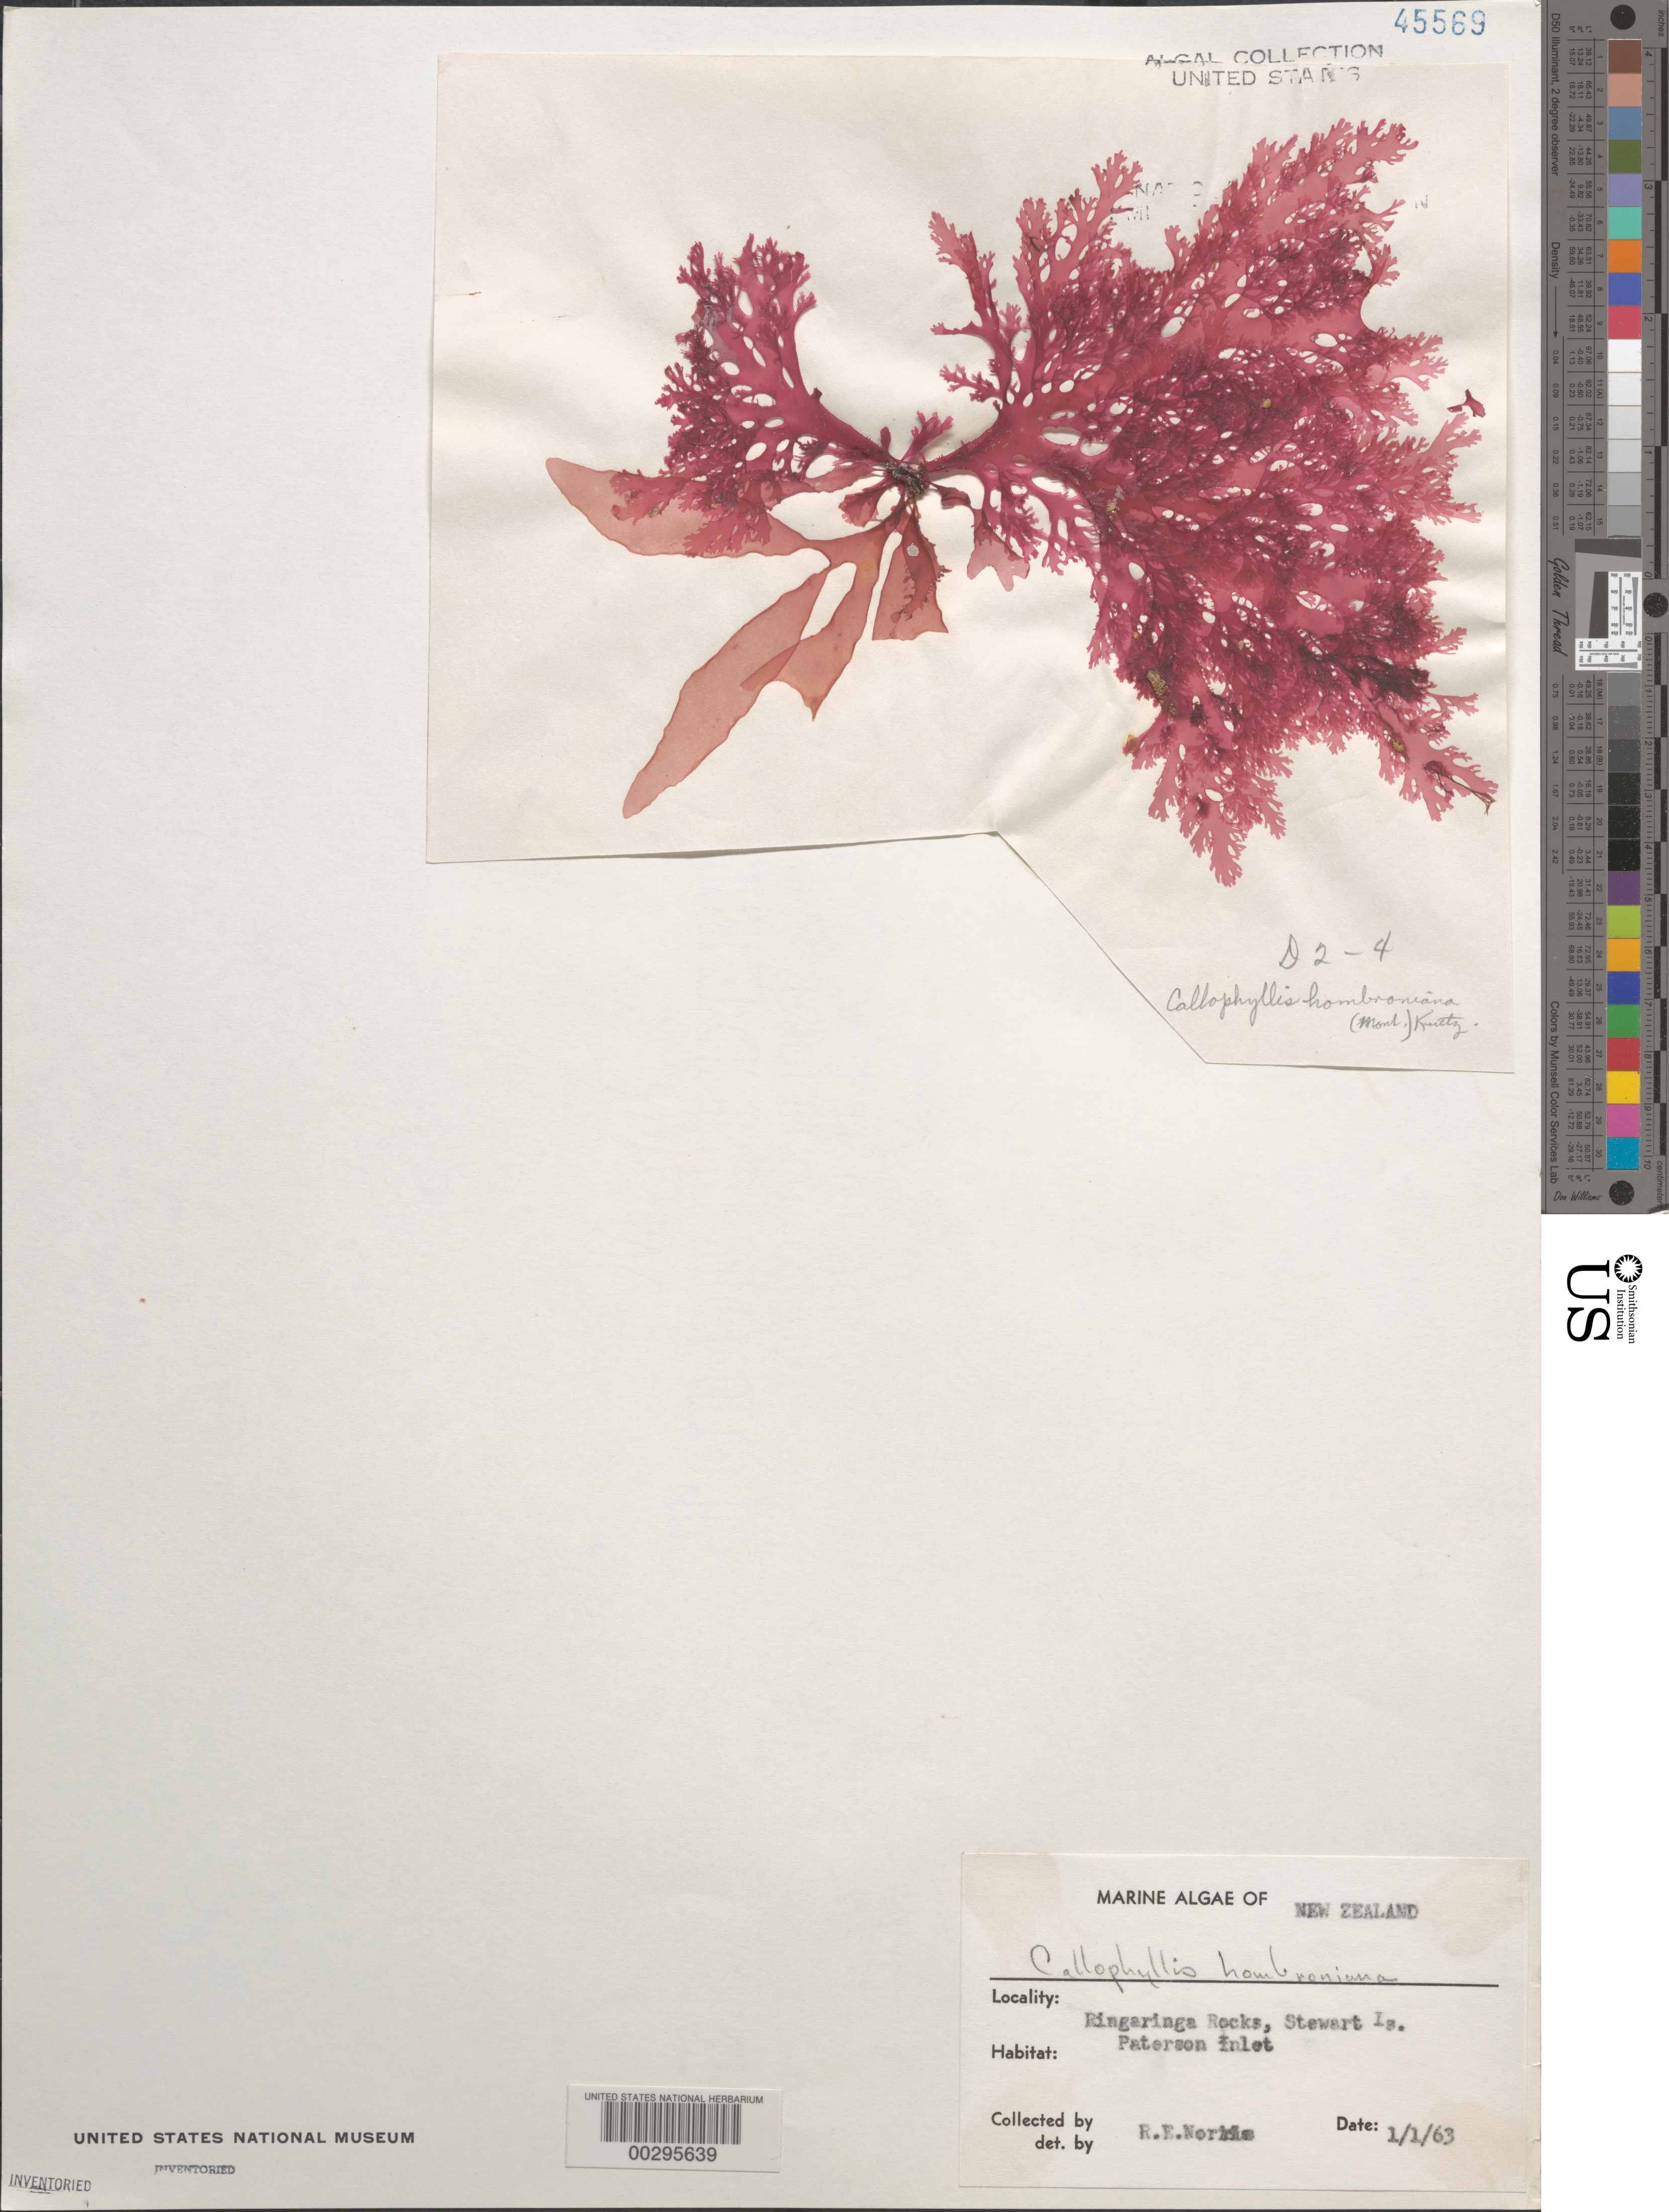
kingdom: Plantae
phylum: Rhodophyta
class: Florideophyceae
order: Gigartinales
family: Kallymeniaceae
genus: Blastophyllis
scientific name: Blastophyllis hombroniana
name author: (Mont.) D'Archino & W.A. Nelson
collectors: R. E. Norris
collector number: D2-4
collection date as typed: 01 Jan 1963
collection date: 1963-01-01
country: New Zealand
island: Stewart Island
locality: Paterson Inlet, Ringaringa Beach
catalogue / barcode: US 45569